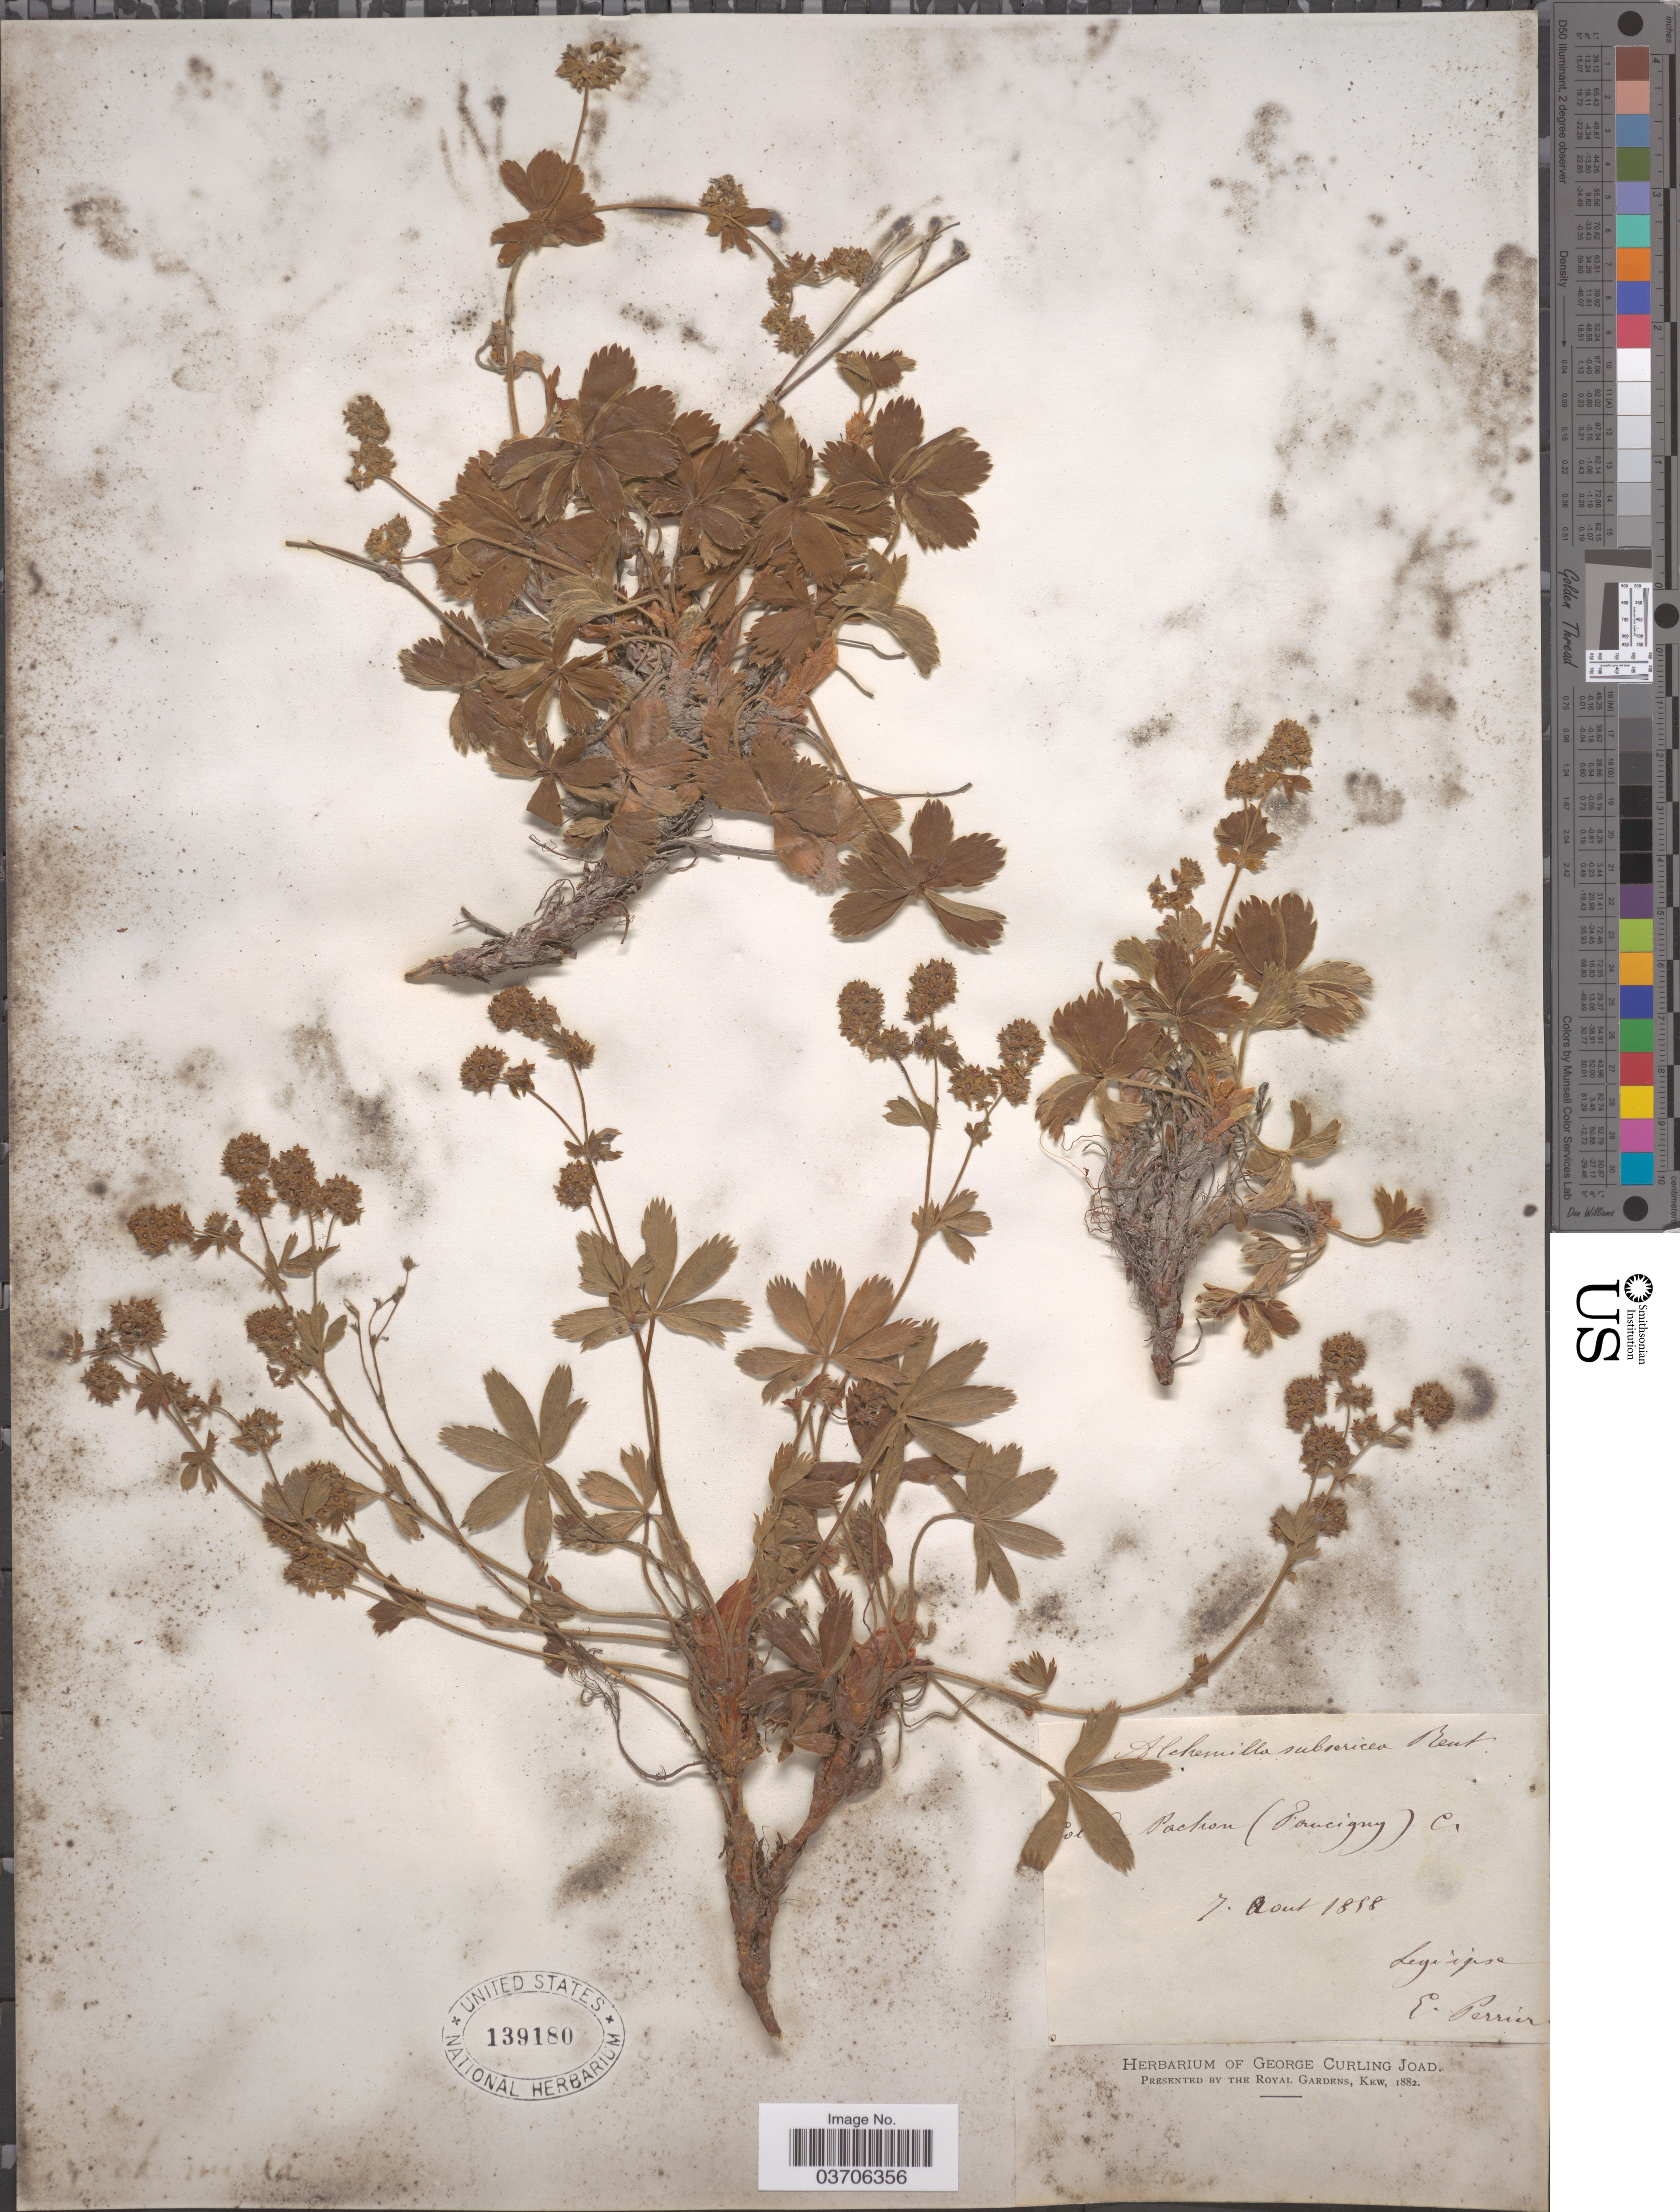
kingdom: Plantae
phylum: Tracheophyta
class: Magnoliopsida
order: Rosales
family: Rosaceae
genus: Alchemilla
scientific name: Alchemilla subsericea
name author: Reut.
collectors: E. Perrier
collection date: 1858-08-07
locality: [illegible text]o[illegible text] Pachon (Poruciguy) C.[interpreted]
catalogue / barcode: US 139180